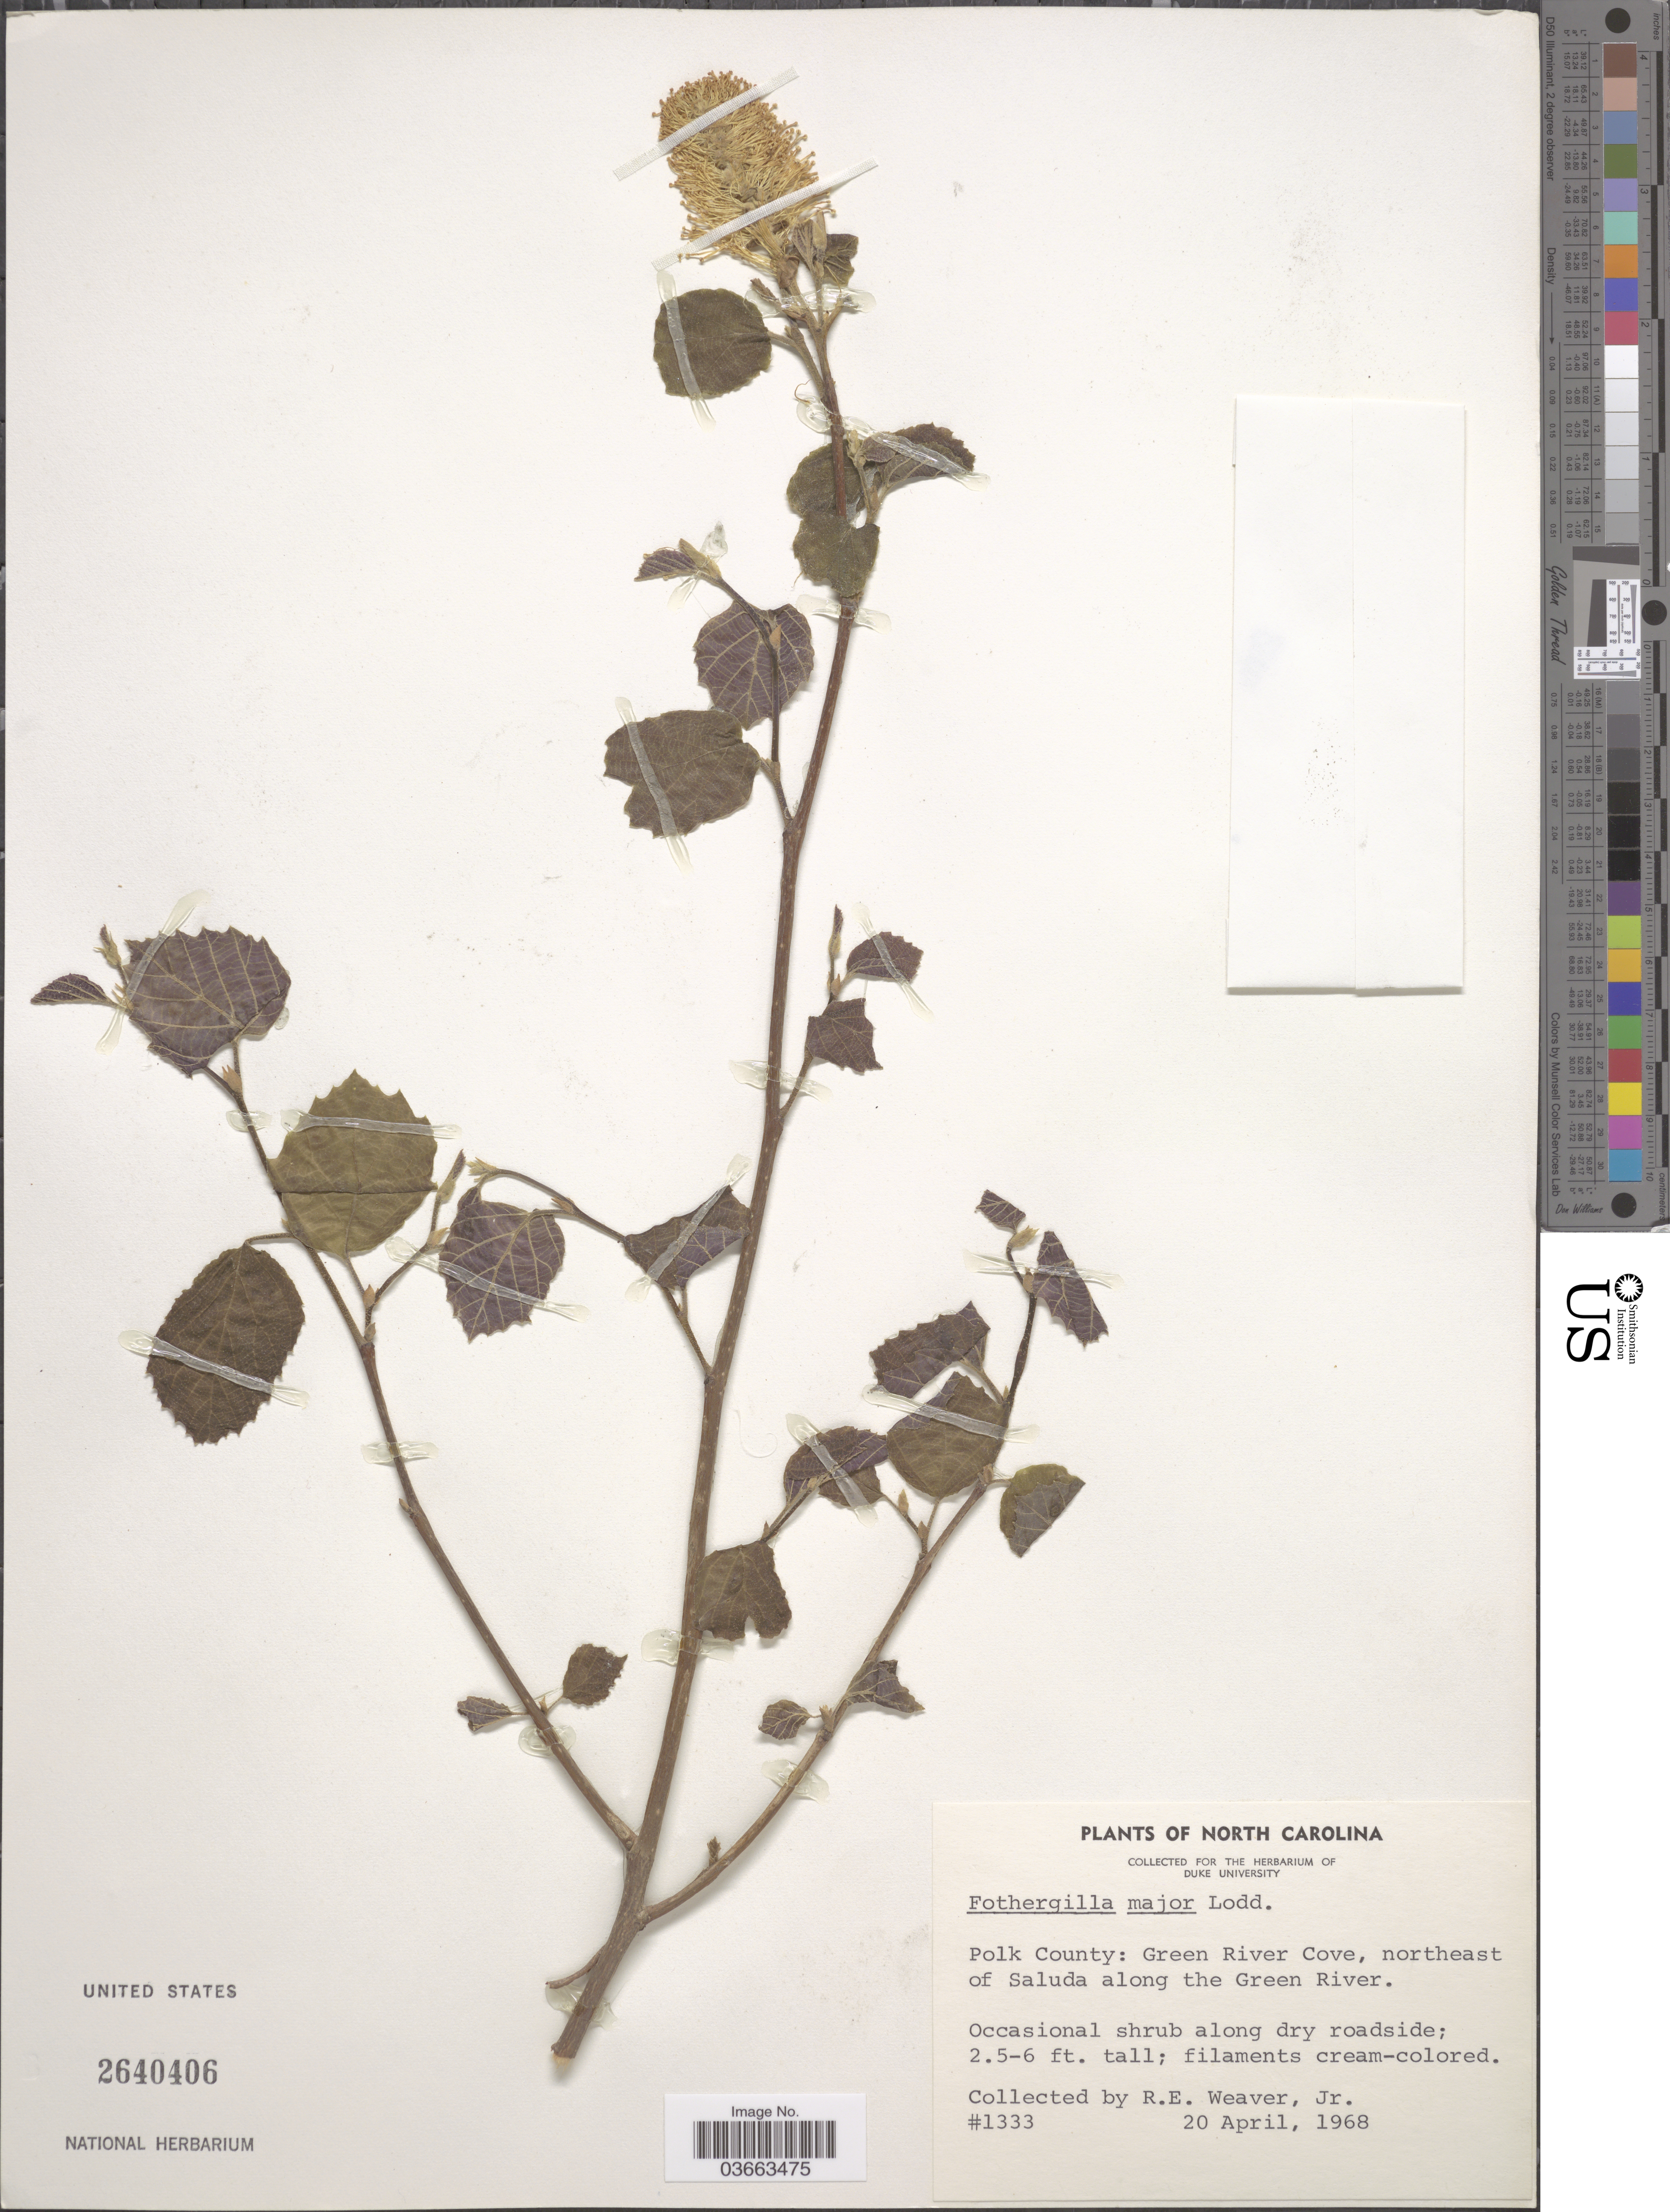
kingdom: Plantae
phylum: Tracheophyta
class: Magnoliopsida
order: Saxifragales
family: Hamamelidaceae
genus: Fothergilla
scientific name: Fothergilla major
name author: Lodd.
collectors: R. Weaver Jr.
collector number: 1333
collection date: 1968-04-20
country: United States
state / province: North Carolina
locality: Polk County: Green River Cove, northeast of Saluda along the Green River.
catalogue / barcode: US 2640406